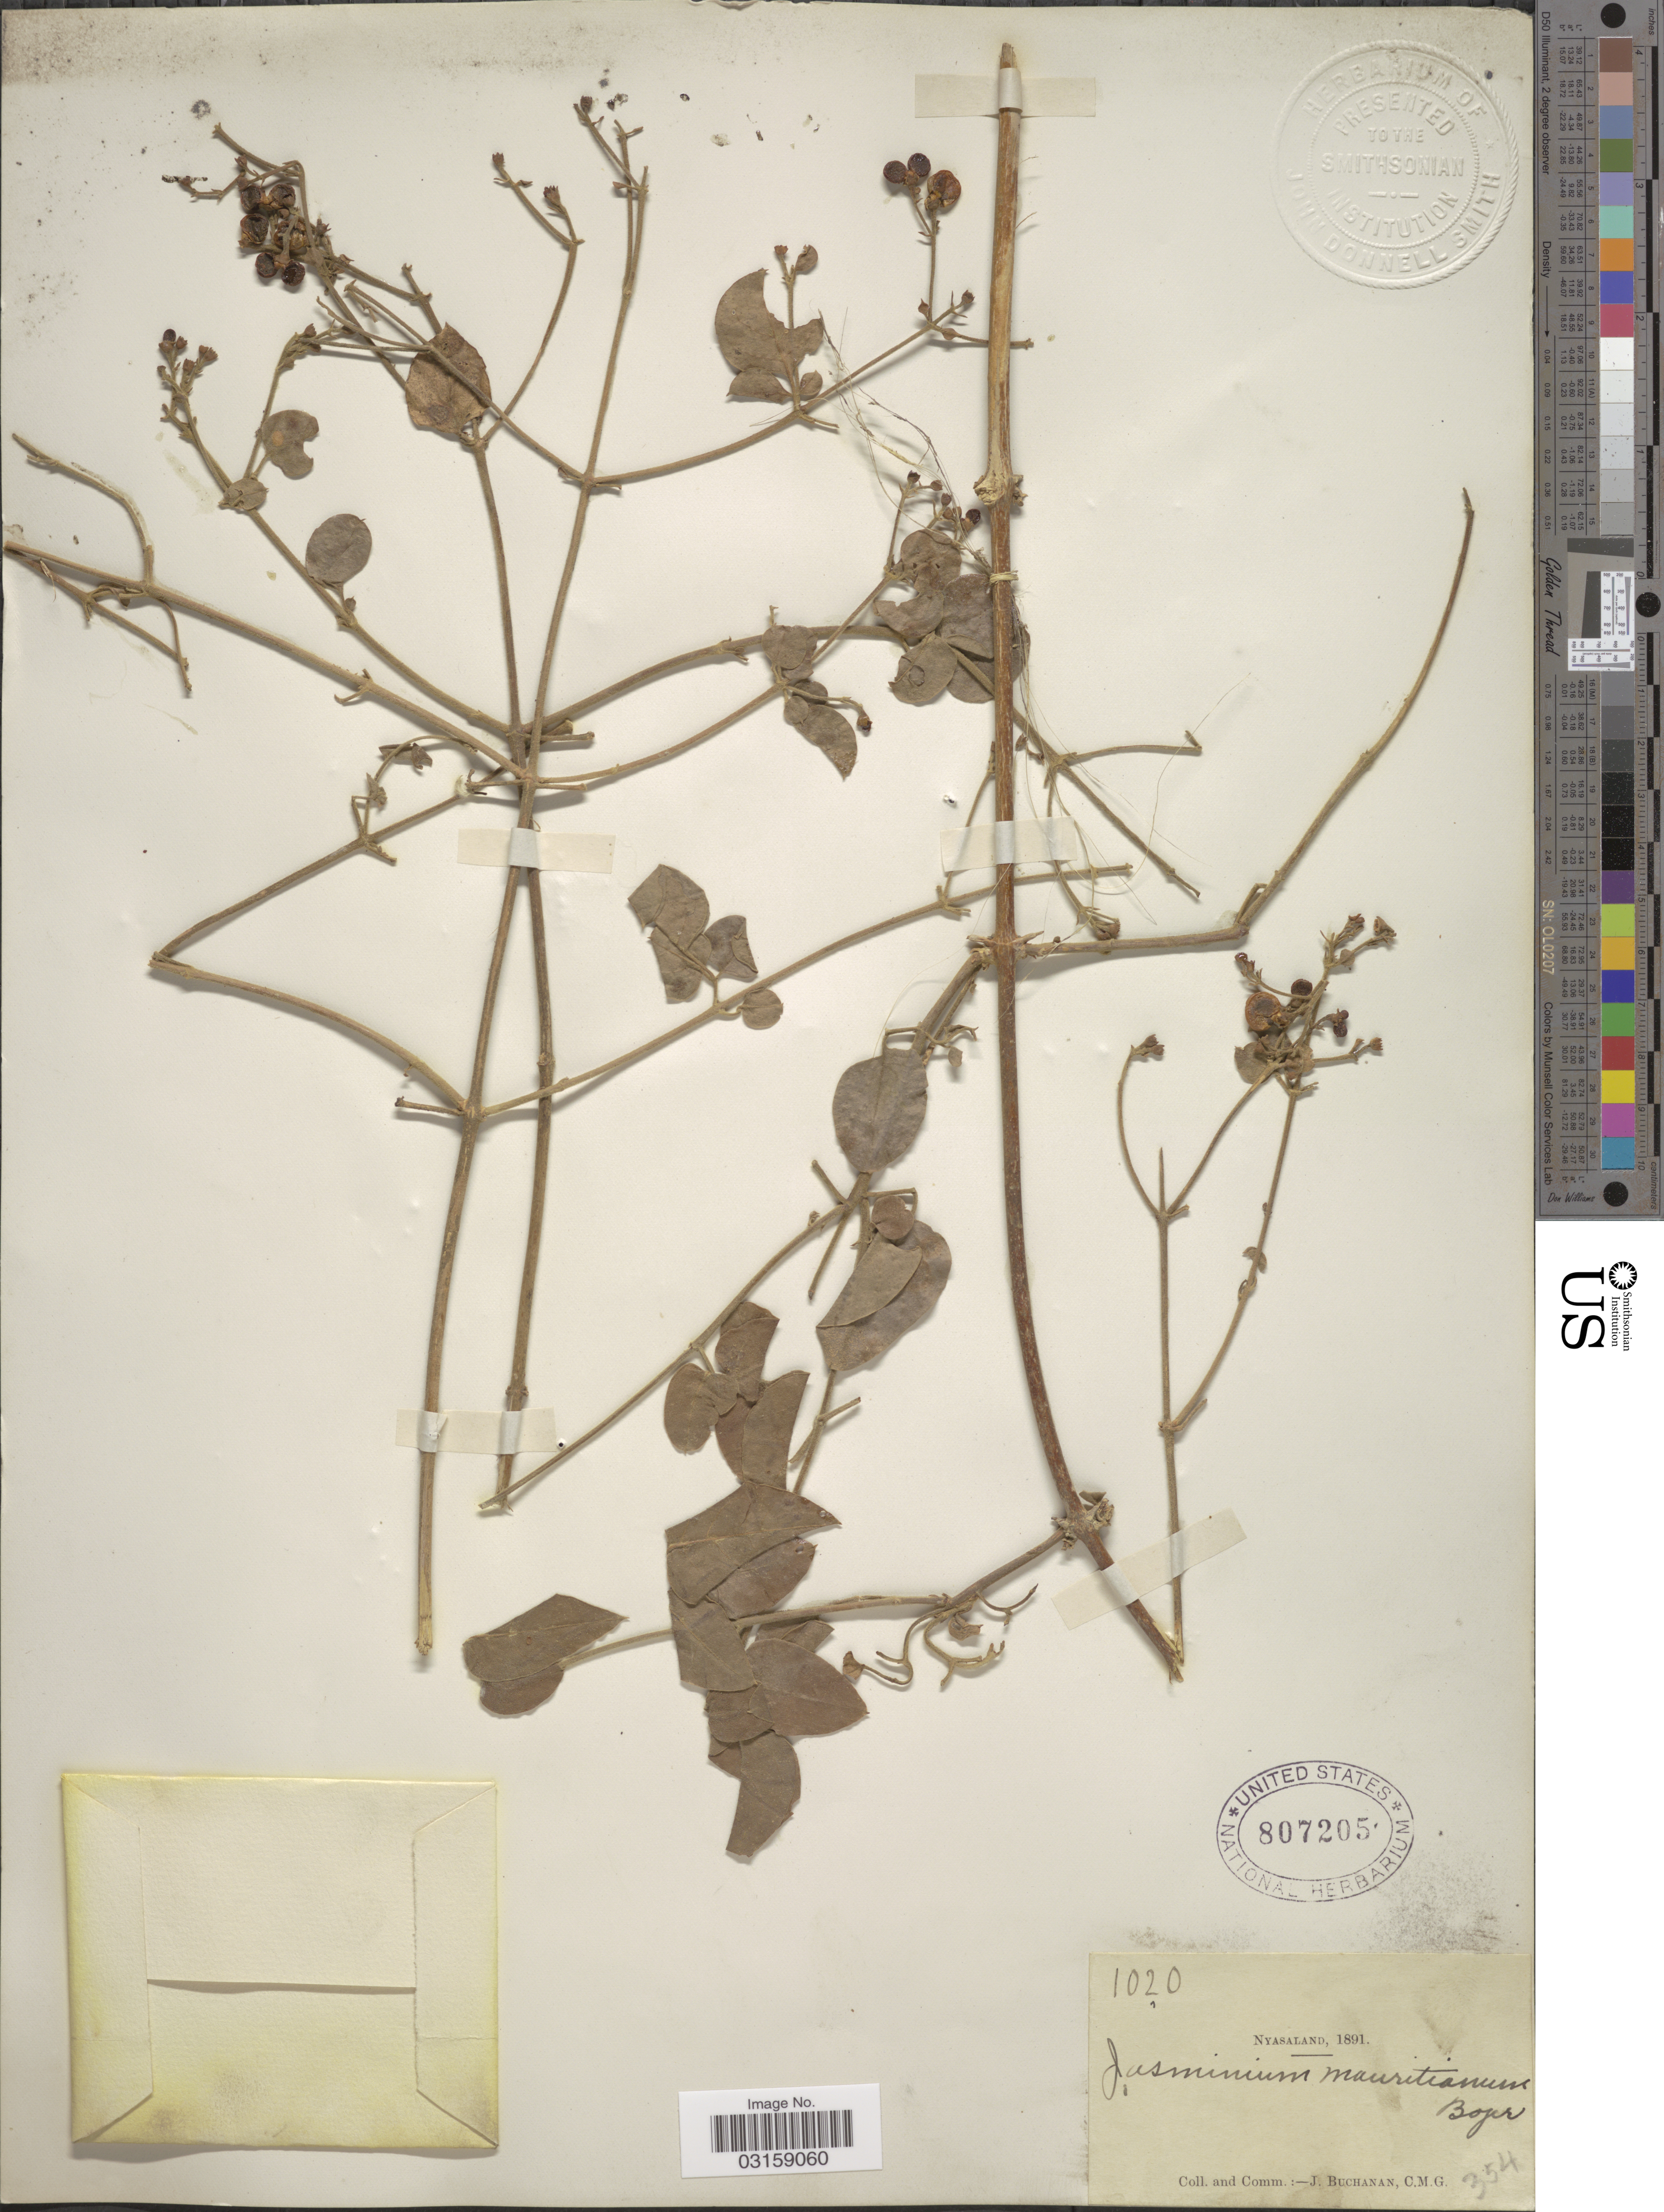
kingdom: Plantae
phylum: Tracheophyta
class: Magnoliopsida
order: Lamiales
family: Oleaceae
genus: Jasminum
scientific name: Jasminum mauritianum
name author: Bojer ex DC.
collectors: J. Buchanan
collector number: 1020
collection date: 1891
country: Malawi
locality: Nyasaland.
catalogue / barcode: US 807205